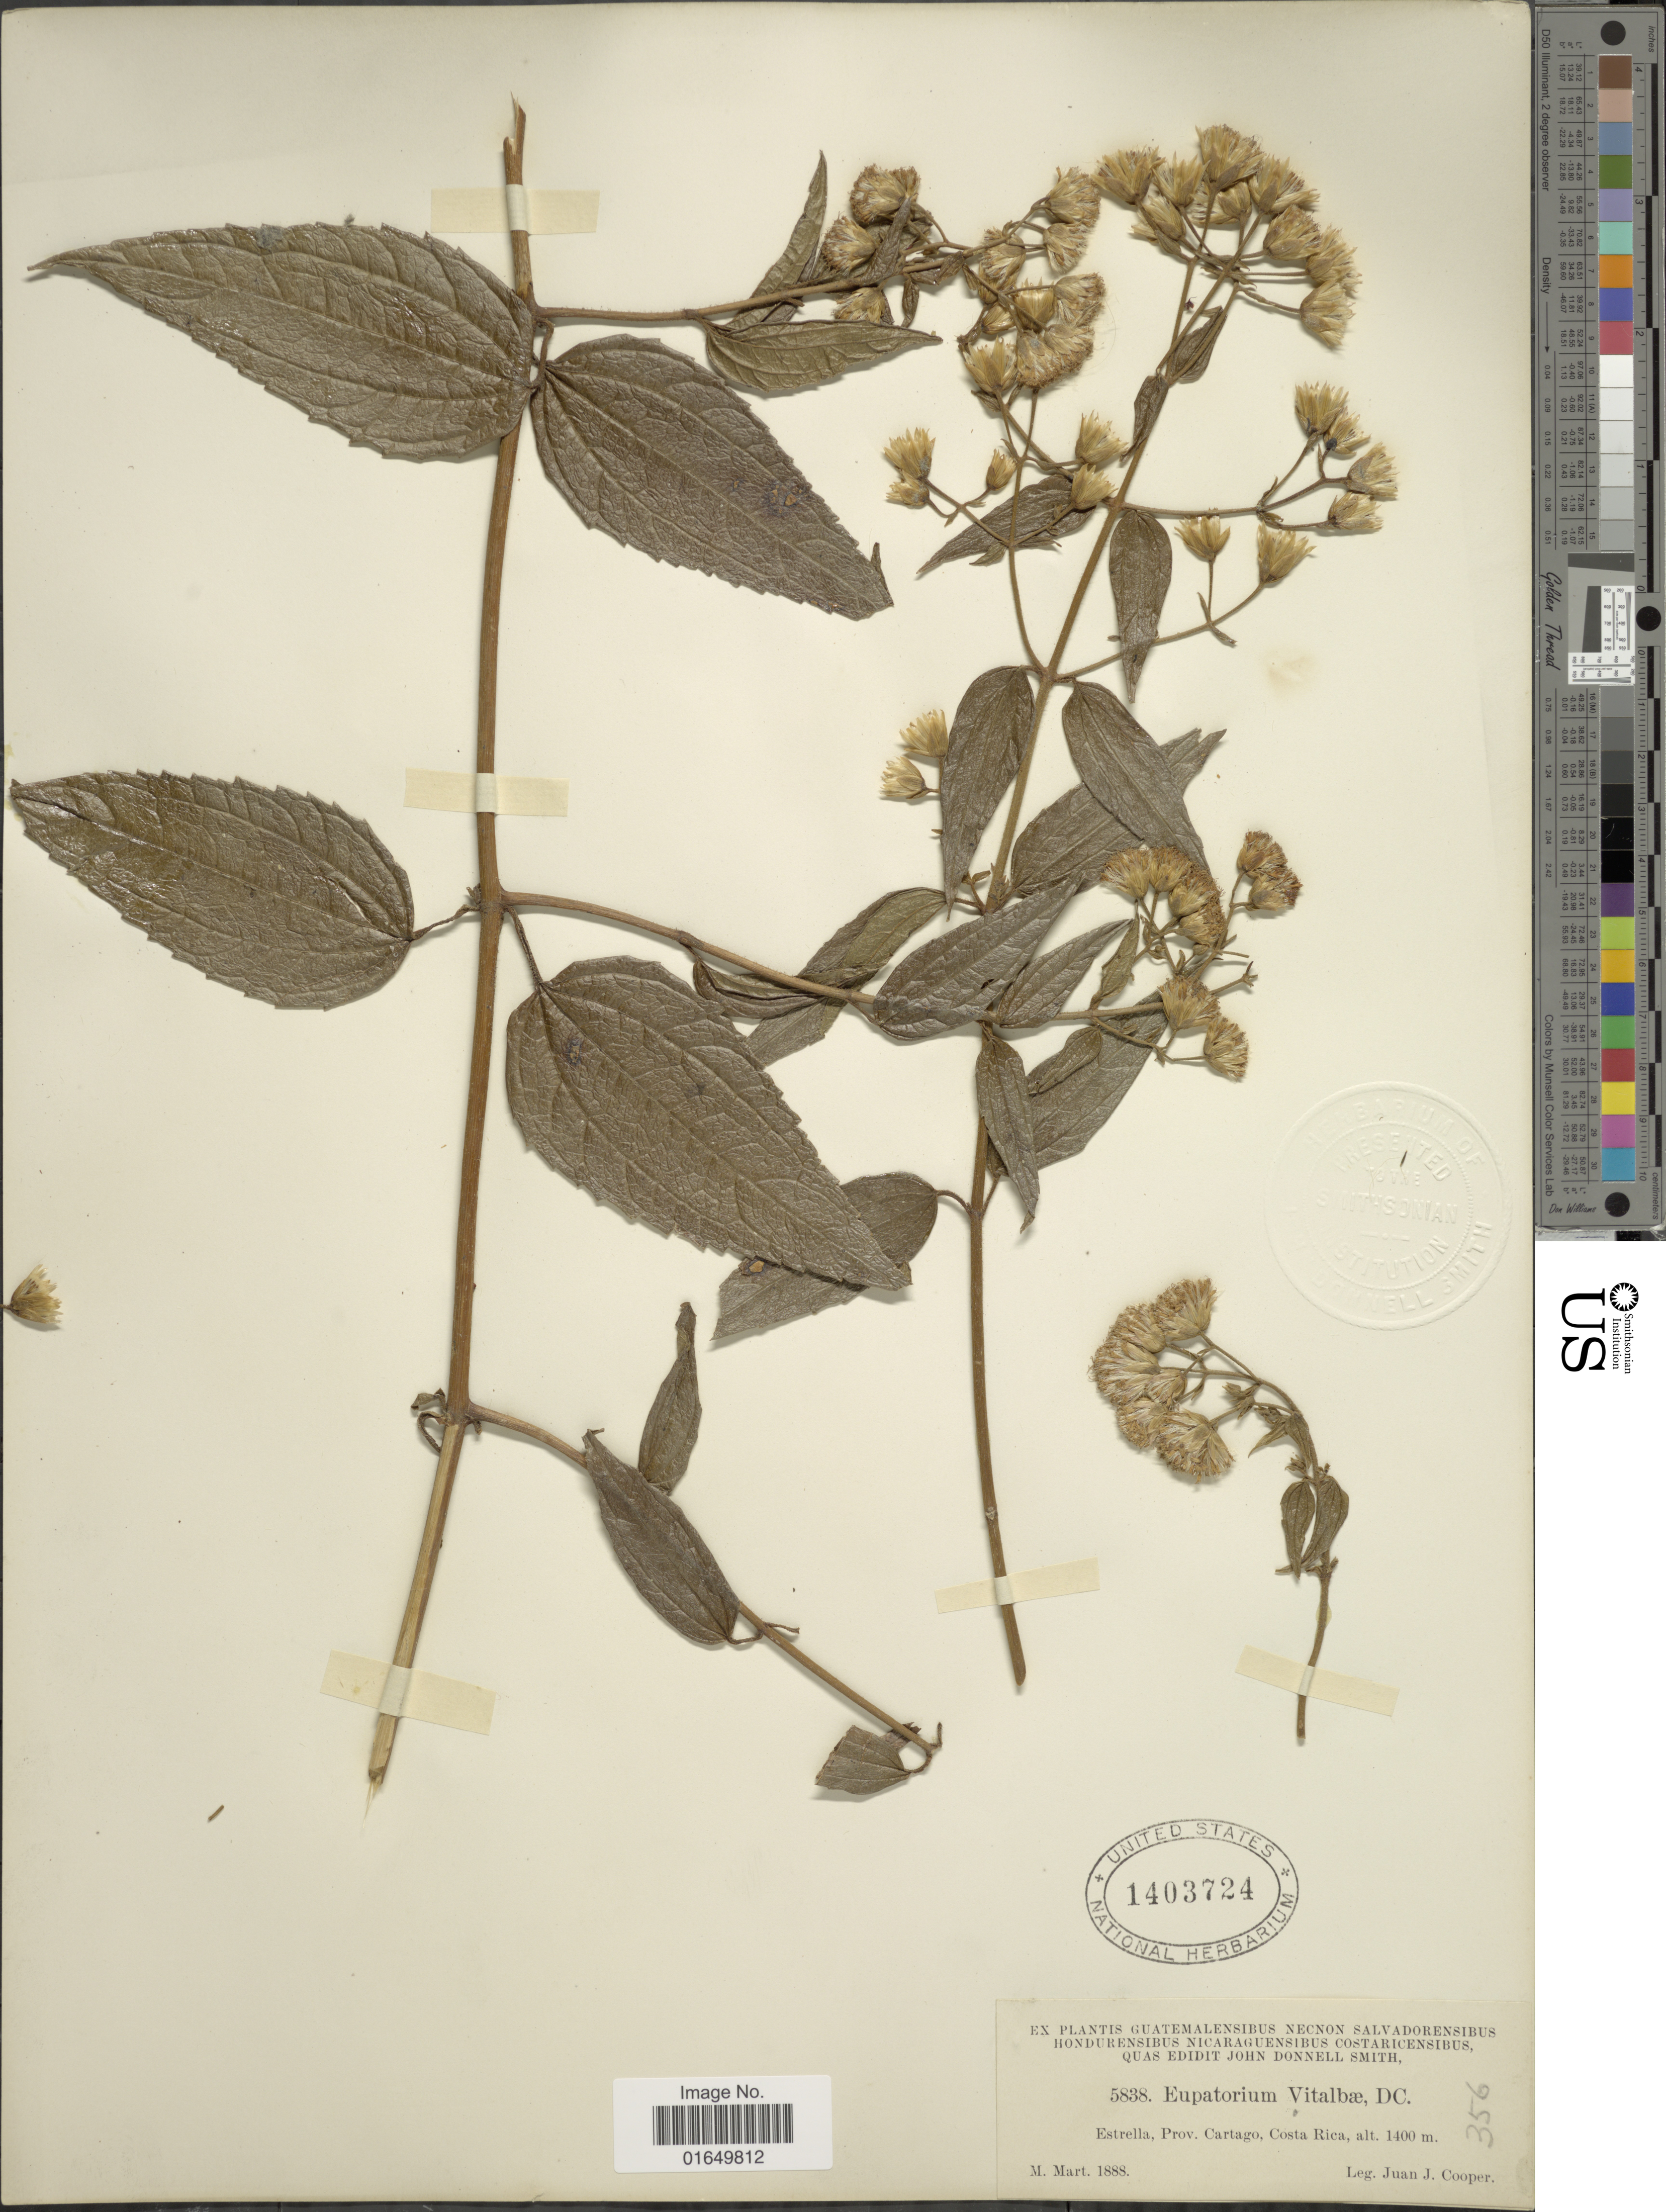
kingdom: Plantae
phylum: Tracheophyta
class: Magnoliopsida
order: Asterales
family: Asteraceae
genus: Heterocondylus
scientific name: Heterocondylus vitalbae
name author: (DC.) R.M. King & H. Rob.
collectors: J. J. Cooper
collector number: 5838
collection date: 1888-03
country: Costa Rica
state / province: Cartago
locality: Estrella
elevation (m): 1400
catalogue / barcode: US 1403724